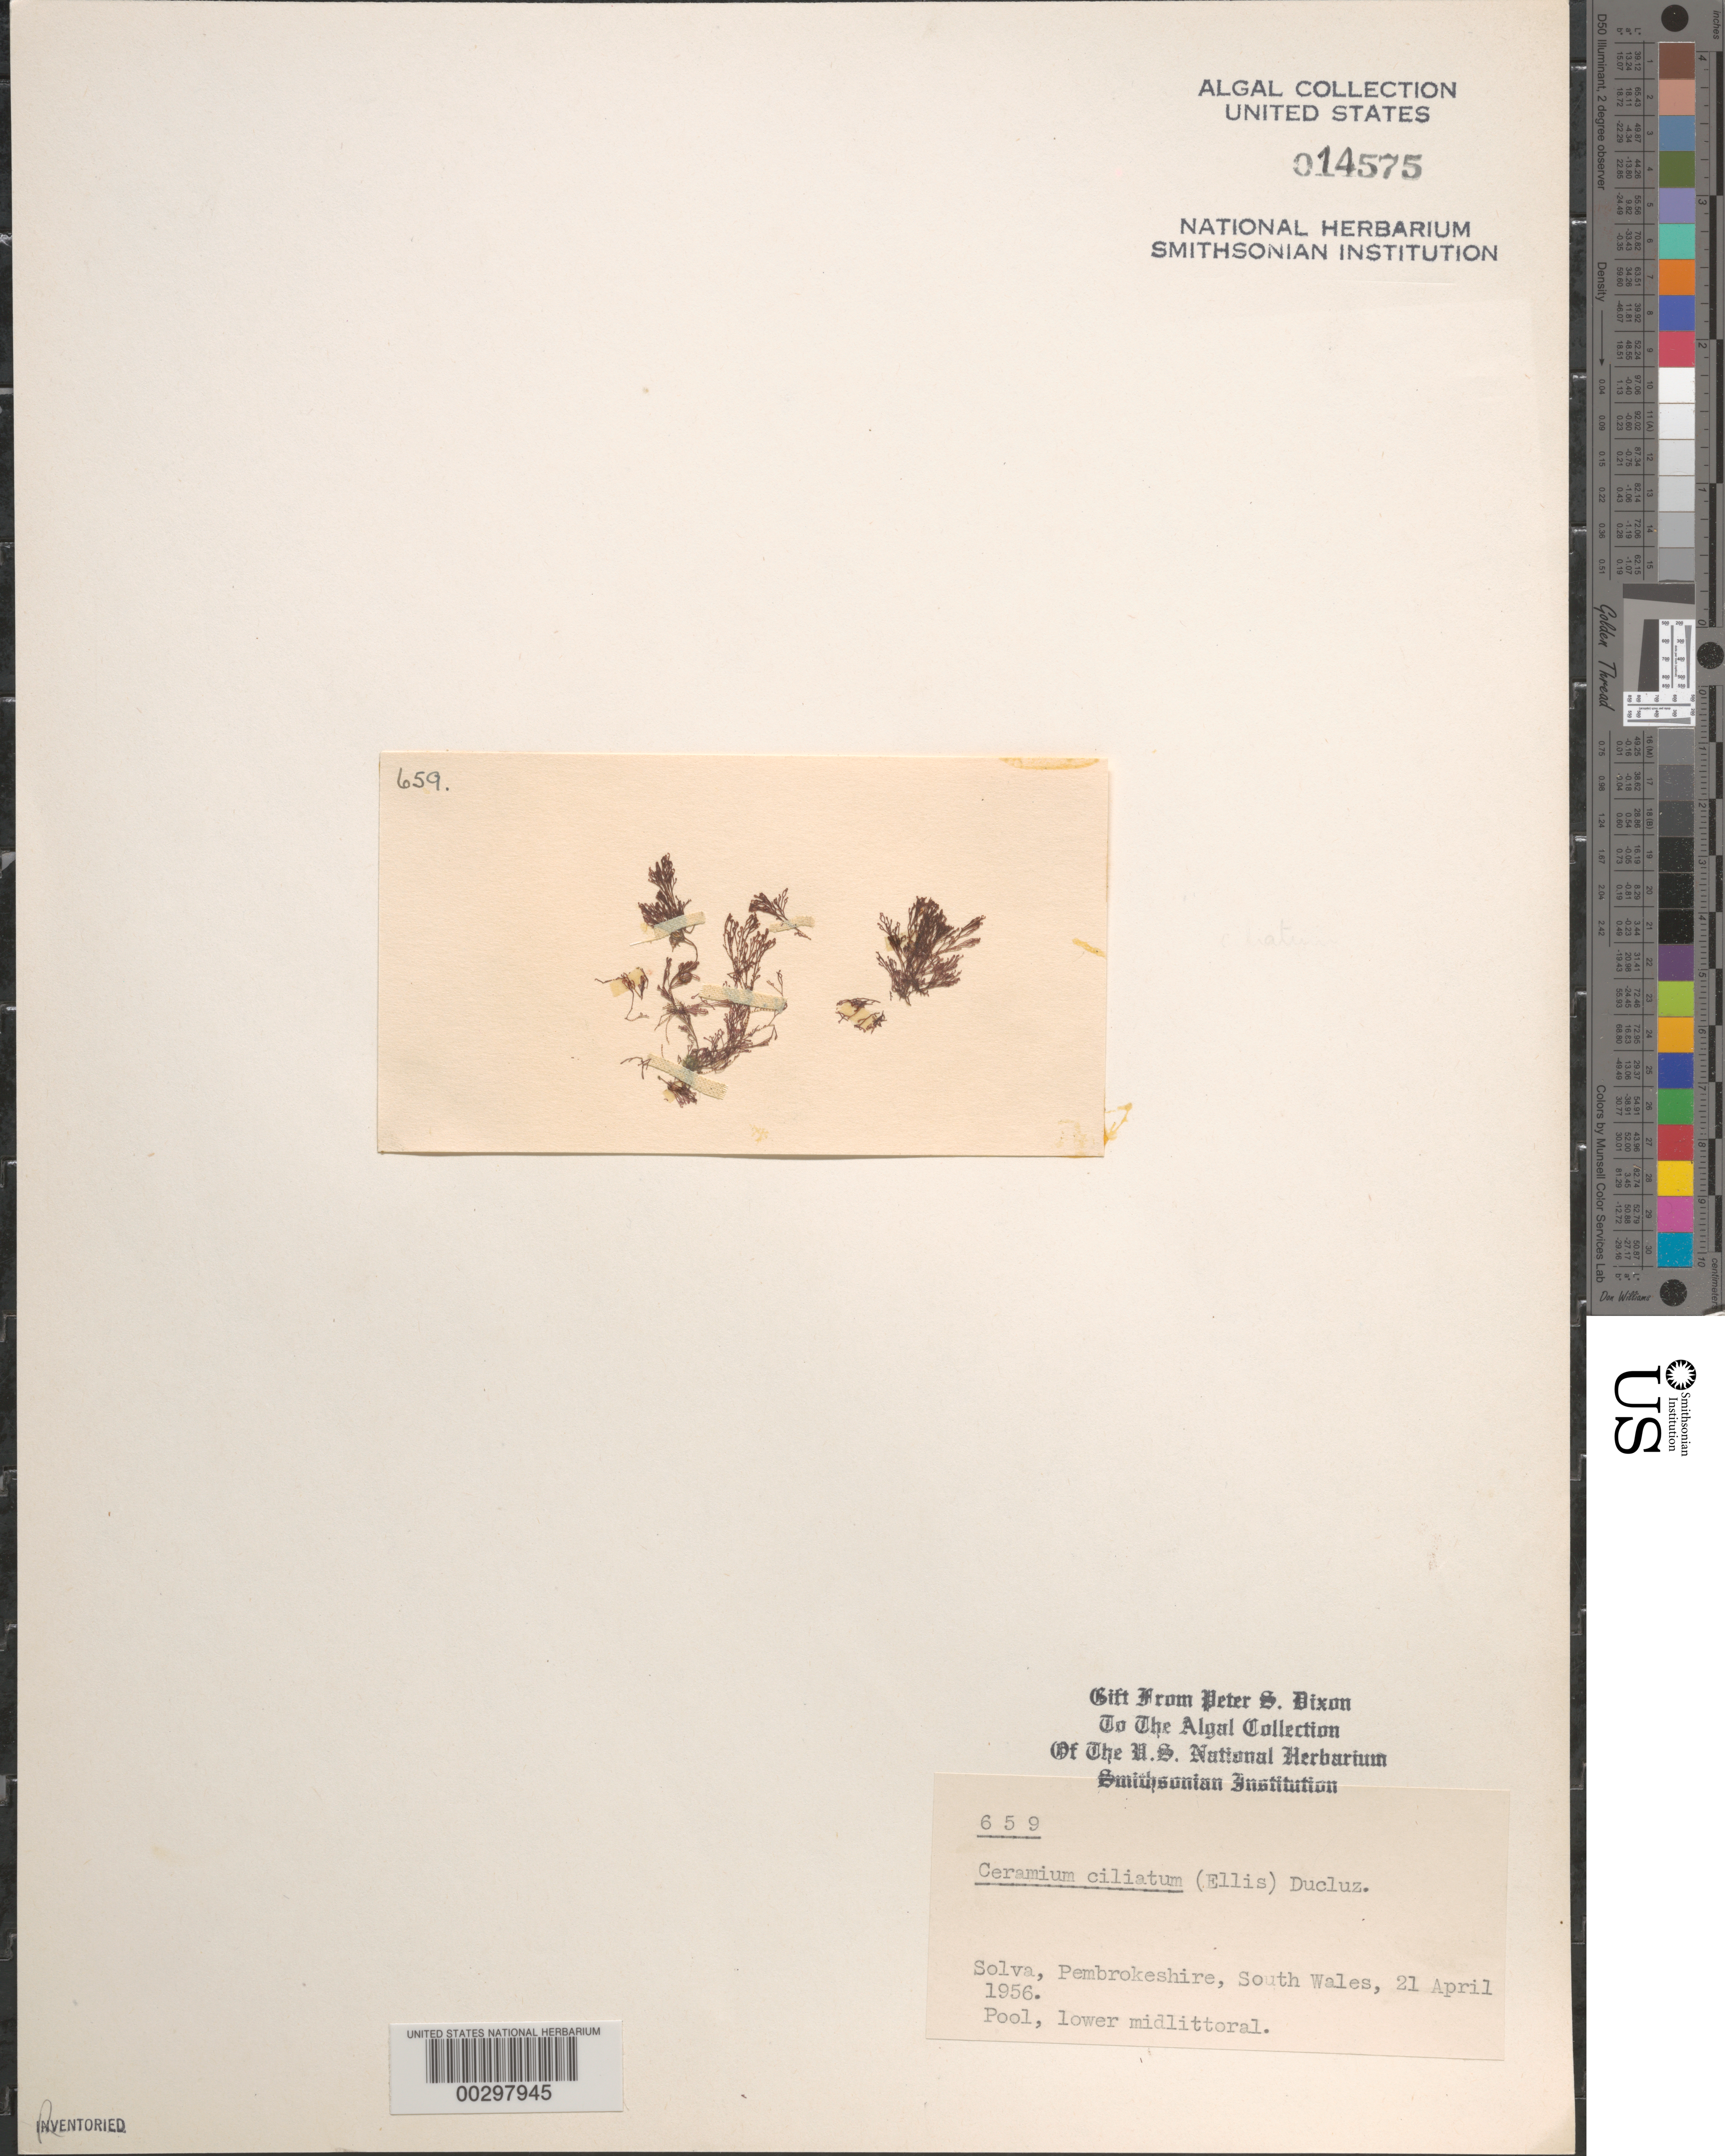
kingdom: Plantae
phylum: Rhodophyta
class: Florideophyceae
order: Ceramiales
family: Ceramiaceae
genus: Ceramium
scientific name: Ceramium ciliatum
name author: (J. Ellis) Ducluzeau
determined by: Dixon, P. S.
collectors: P. S. Dixon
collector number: PSD 659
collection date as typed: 21 Apr 1956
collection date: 1956-04-21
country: United Kingdom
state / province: Wales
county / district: Dyfed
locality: Solva, [Pembrokeshire]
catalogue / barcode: US 14575